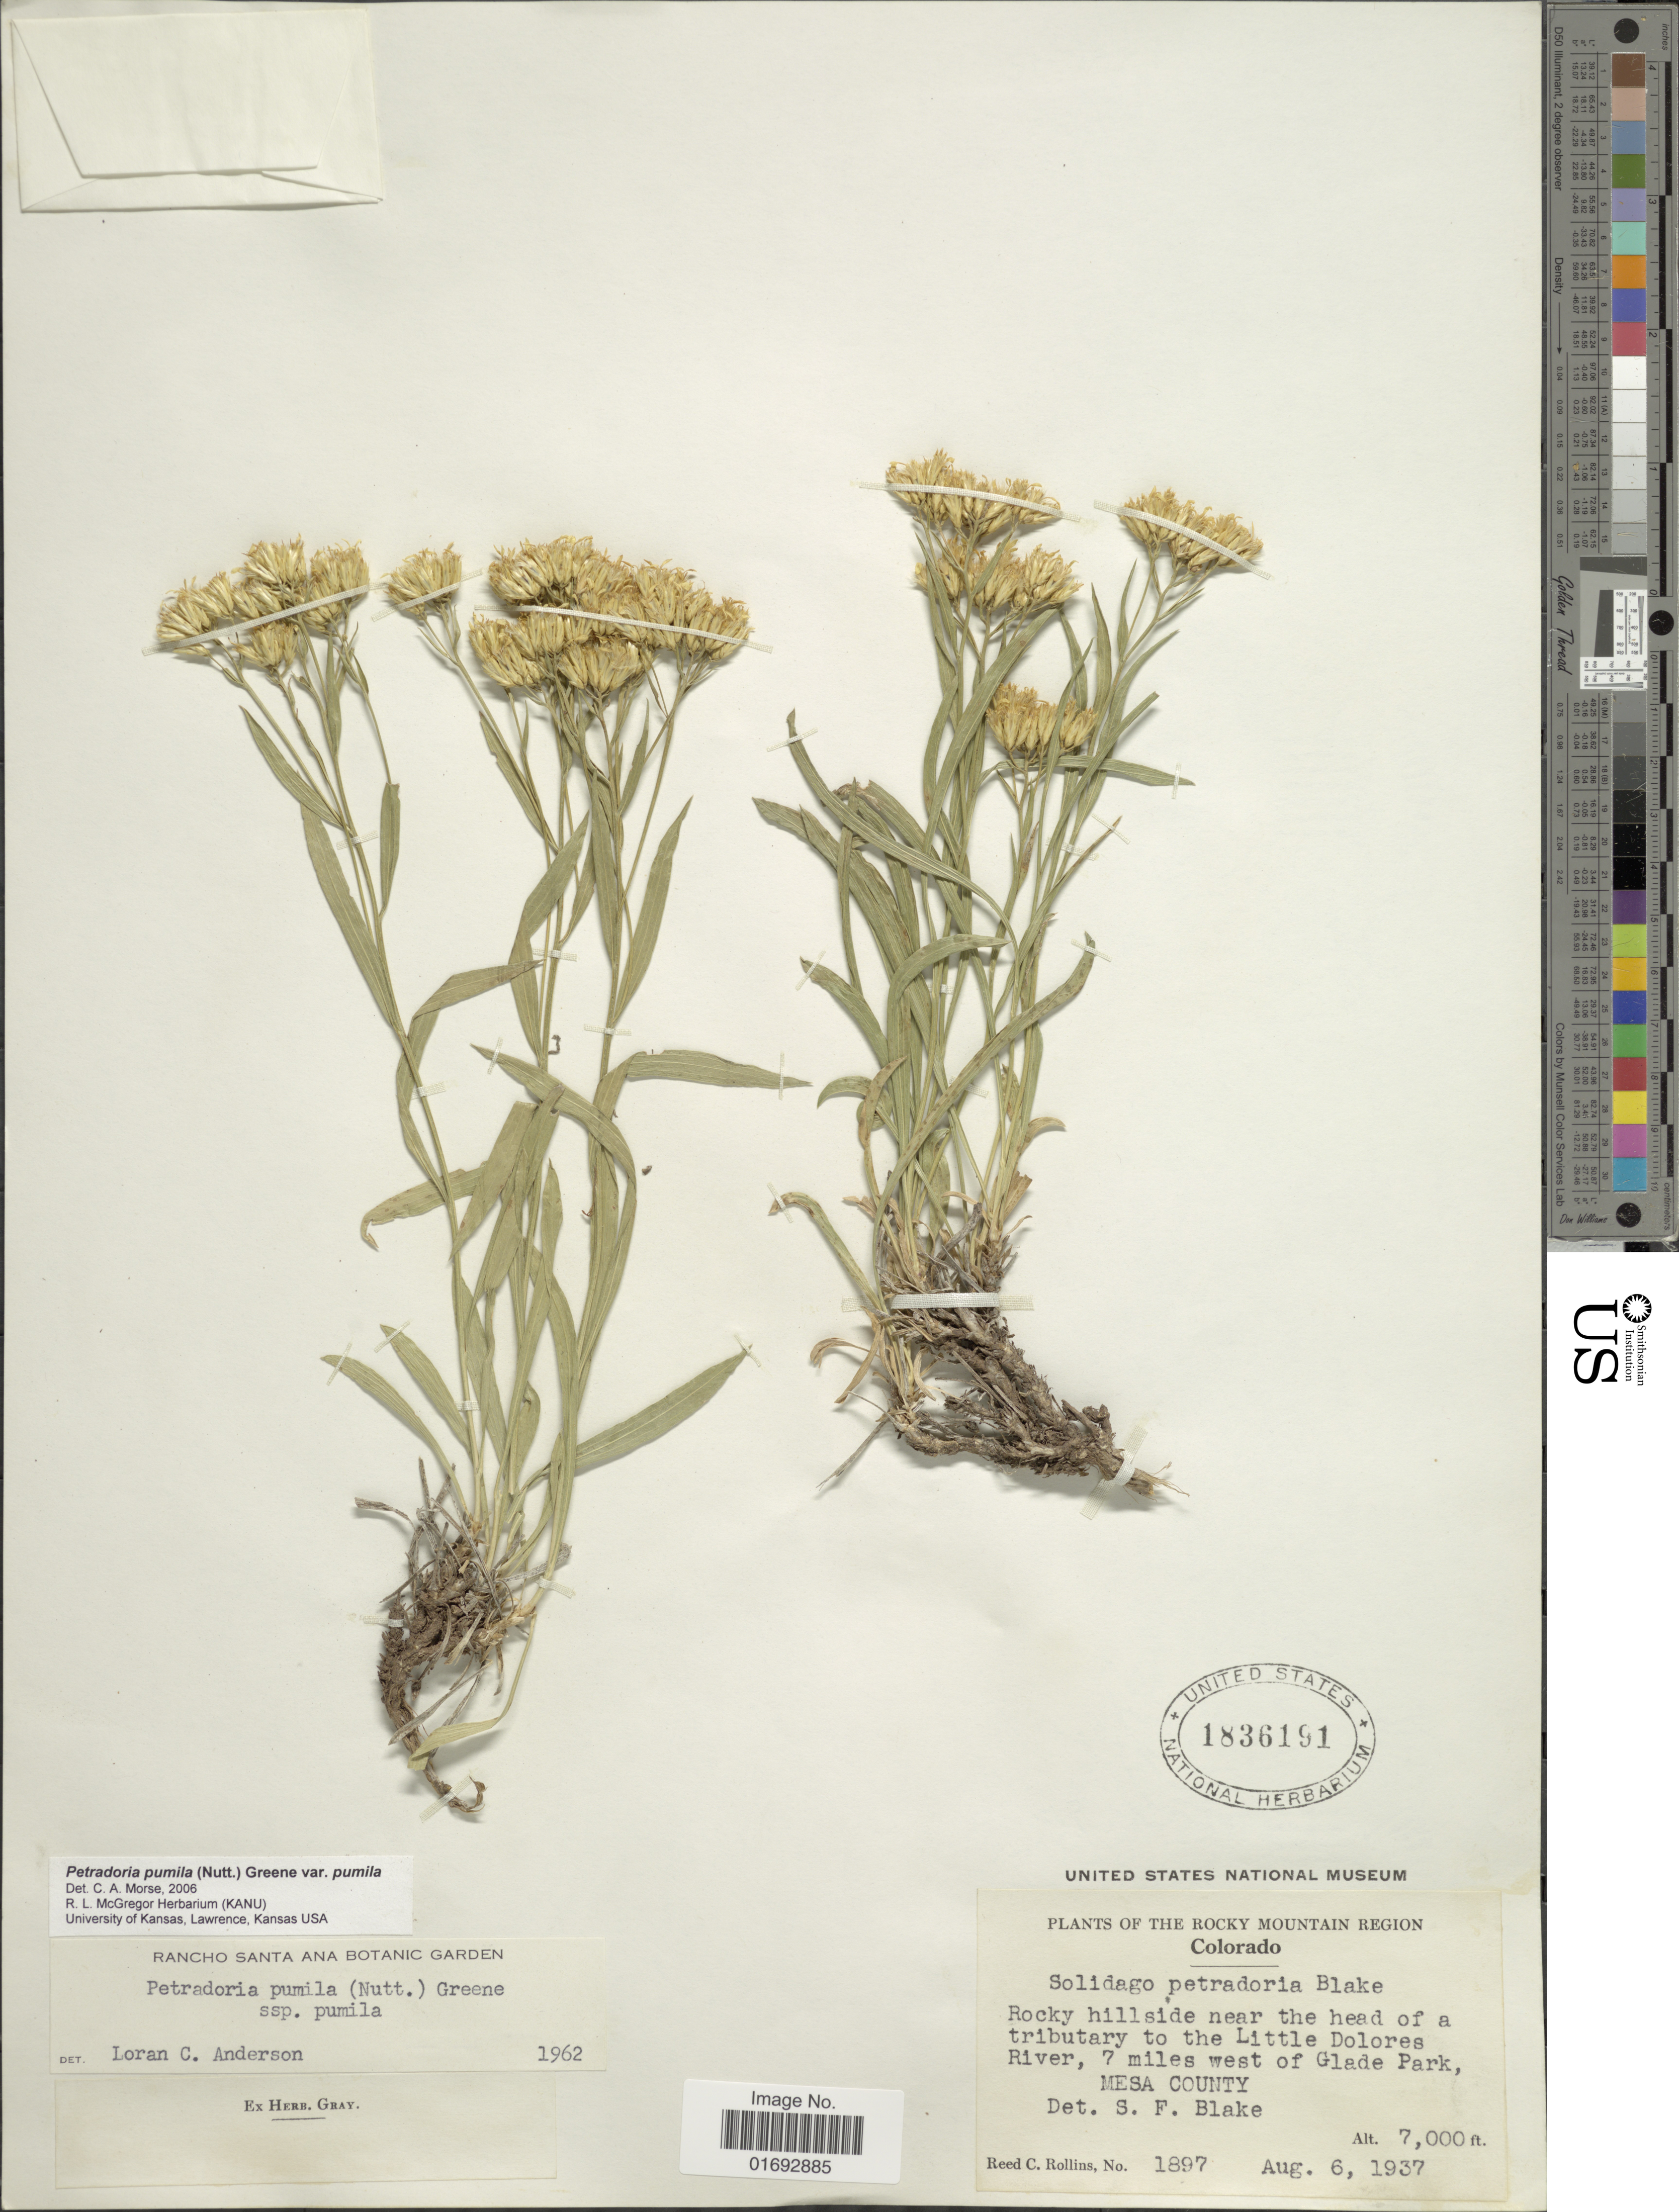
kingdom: Plantae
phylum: Tracheophyta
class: Magnoliopsida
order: Asterales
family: Asteraceae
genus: Petradoria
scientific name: Petradoria pumila subsp. pumila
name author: (Nutt.) Greene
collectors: R. C. Rollins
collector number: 1897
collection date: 1937-08-06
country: United States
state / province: Colorado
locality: Rocky Mountain Region, Rocky hillside near the head of a tributary to the Little Dolores River, 7 miles west of Glade Park, Mesa County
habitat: rocky hillside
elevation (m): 2134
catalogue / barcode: US 1836191